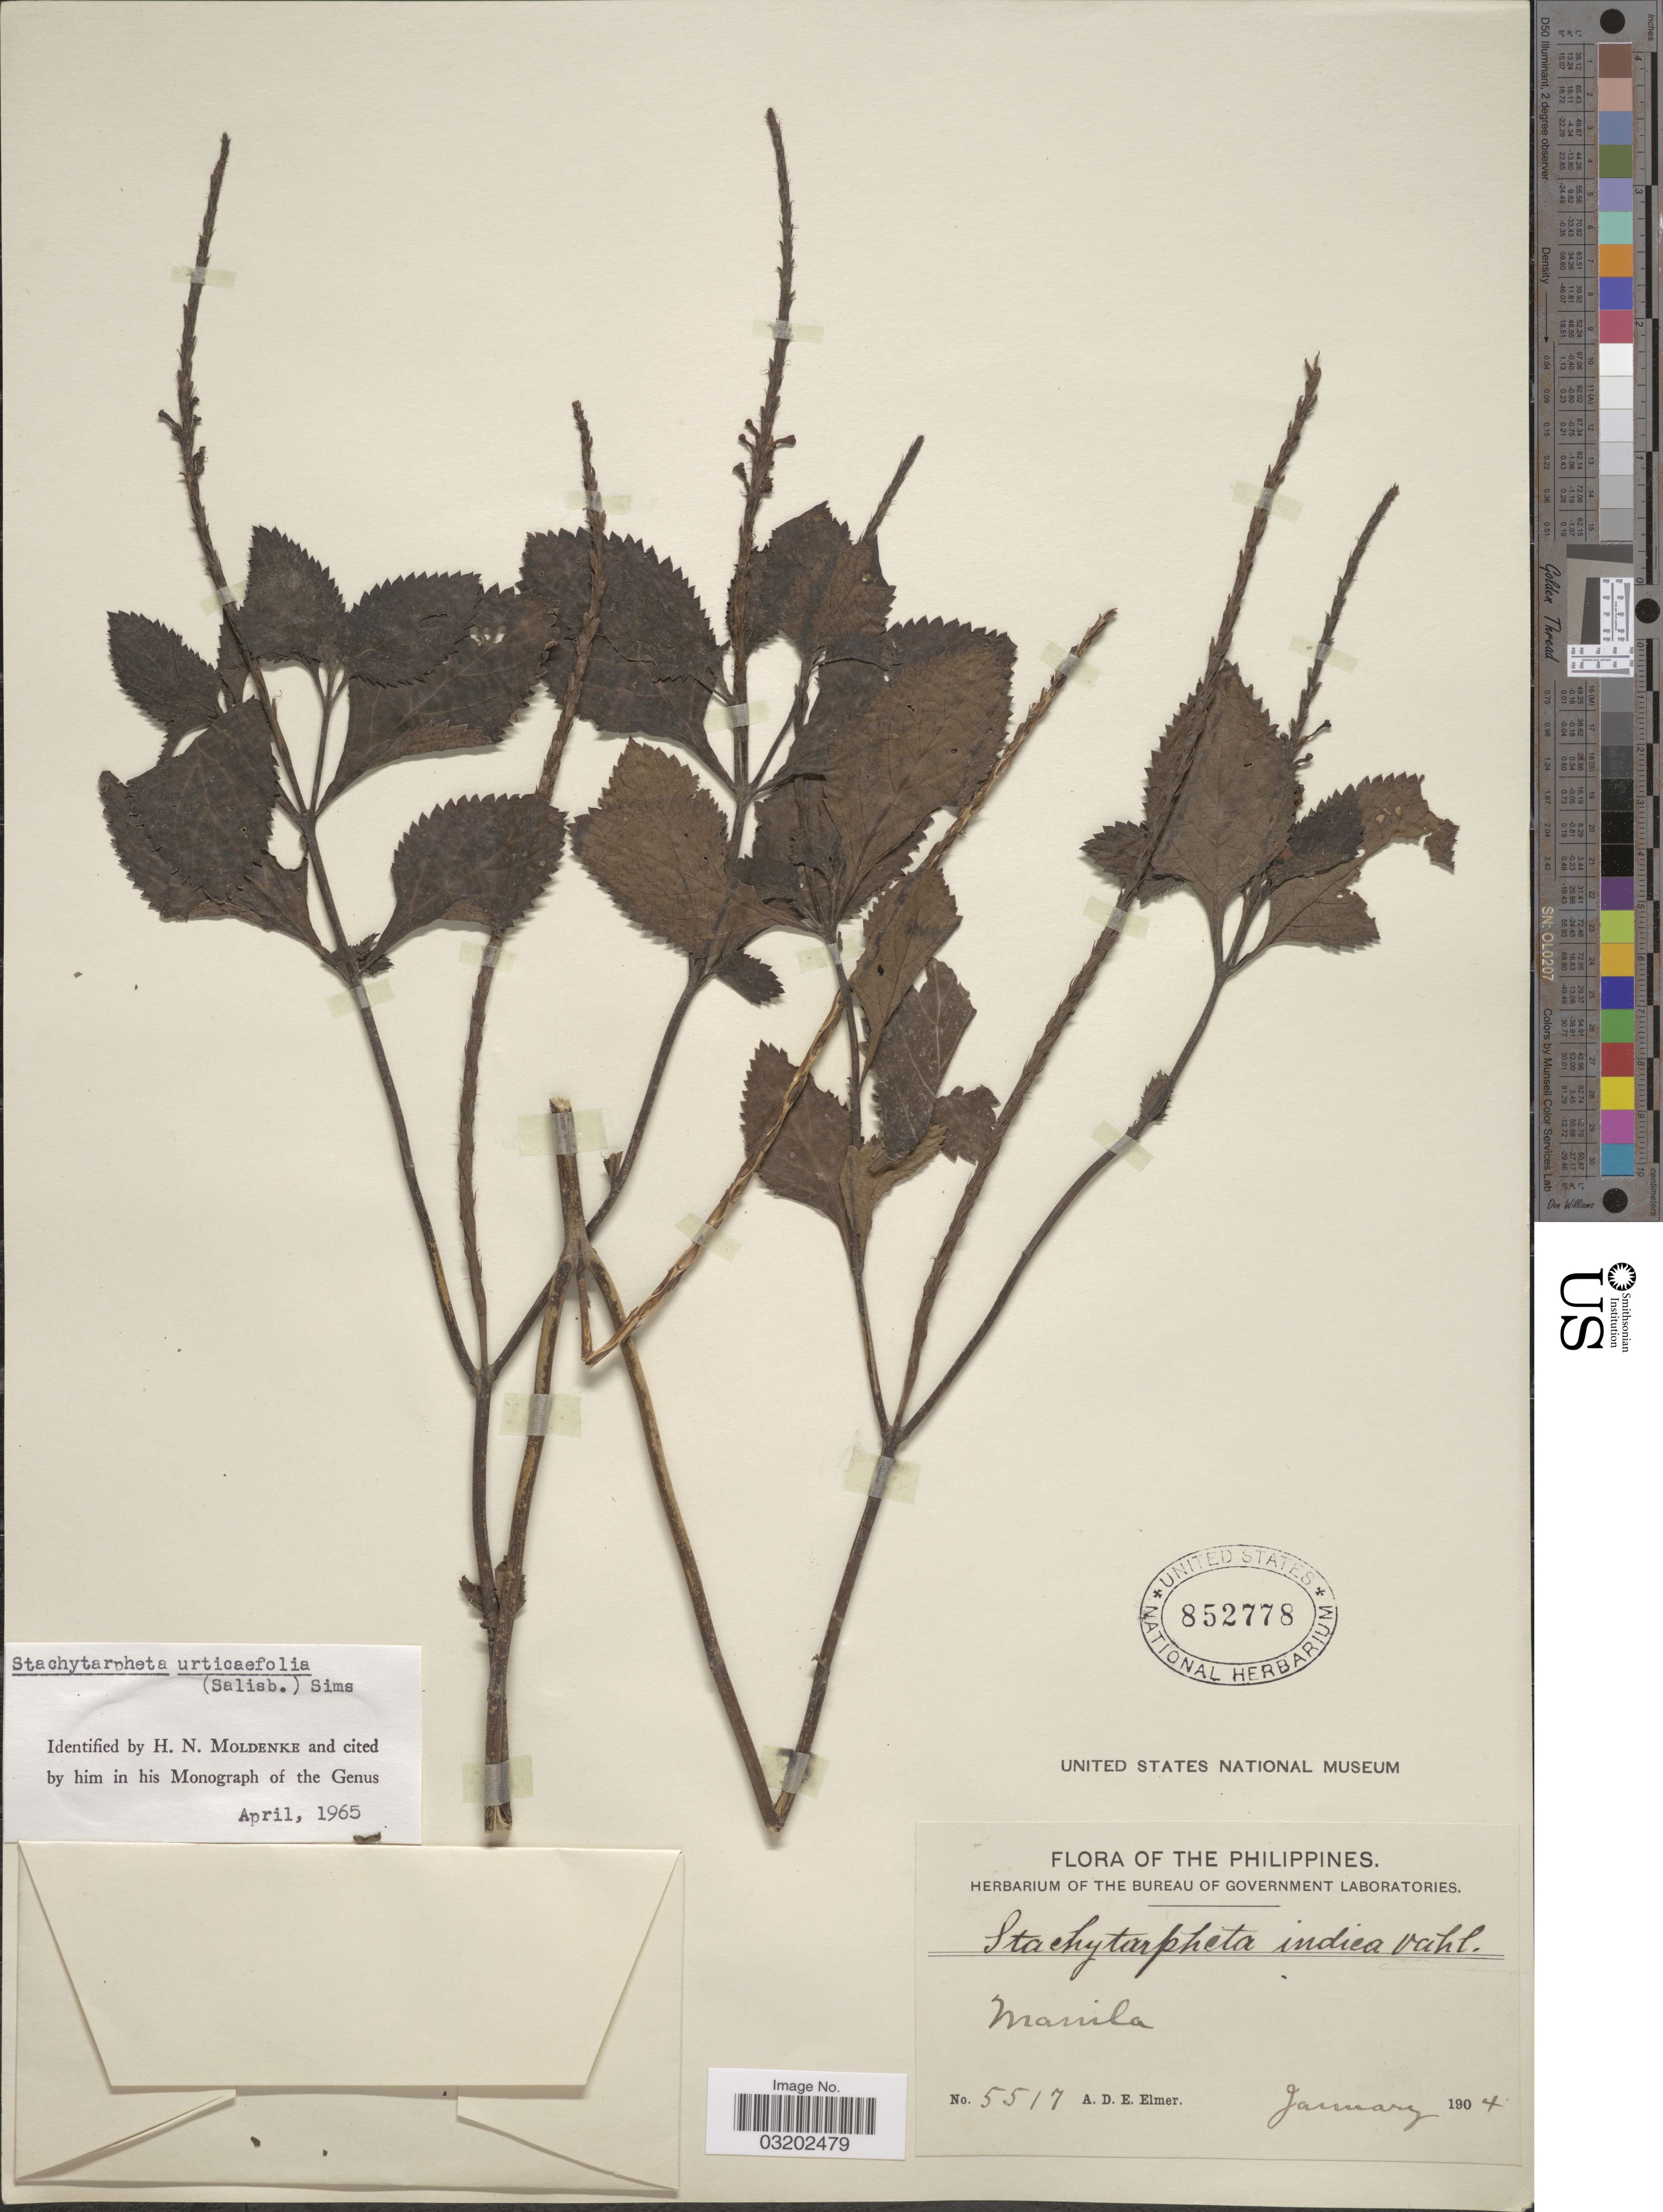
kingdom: Plantae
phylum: Tracheophyta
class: Magnoliopsida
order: Lamiales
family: Verbenaceae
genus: Stachytarpheta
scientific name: Stachytarpheta urticifolia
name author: Sims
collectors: A. D. E. Elmer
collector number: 5517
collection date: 1904-01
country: Philippines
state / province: National Capital Region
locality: Manila.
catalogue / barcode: US 852778